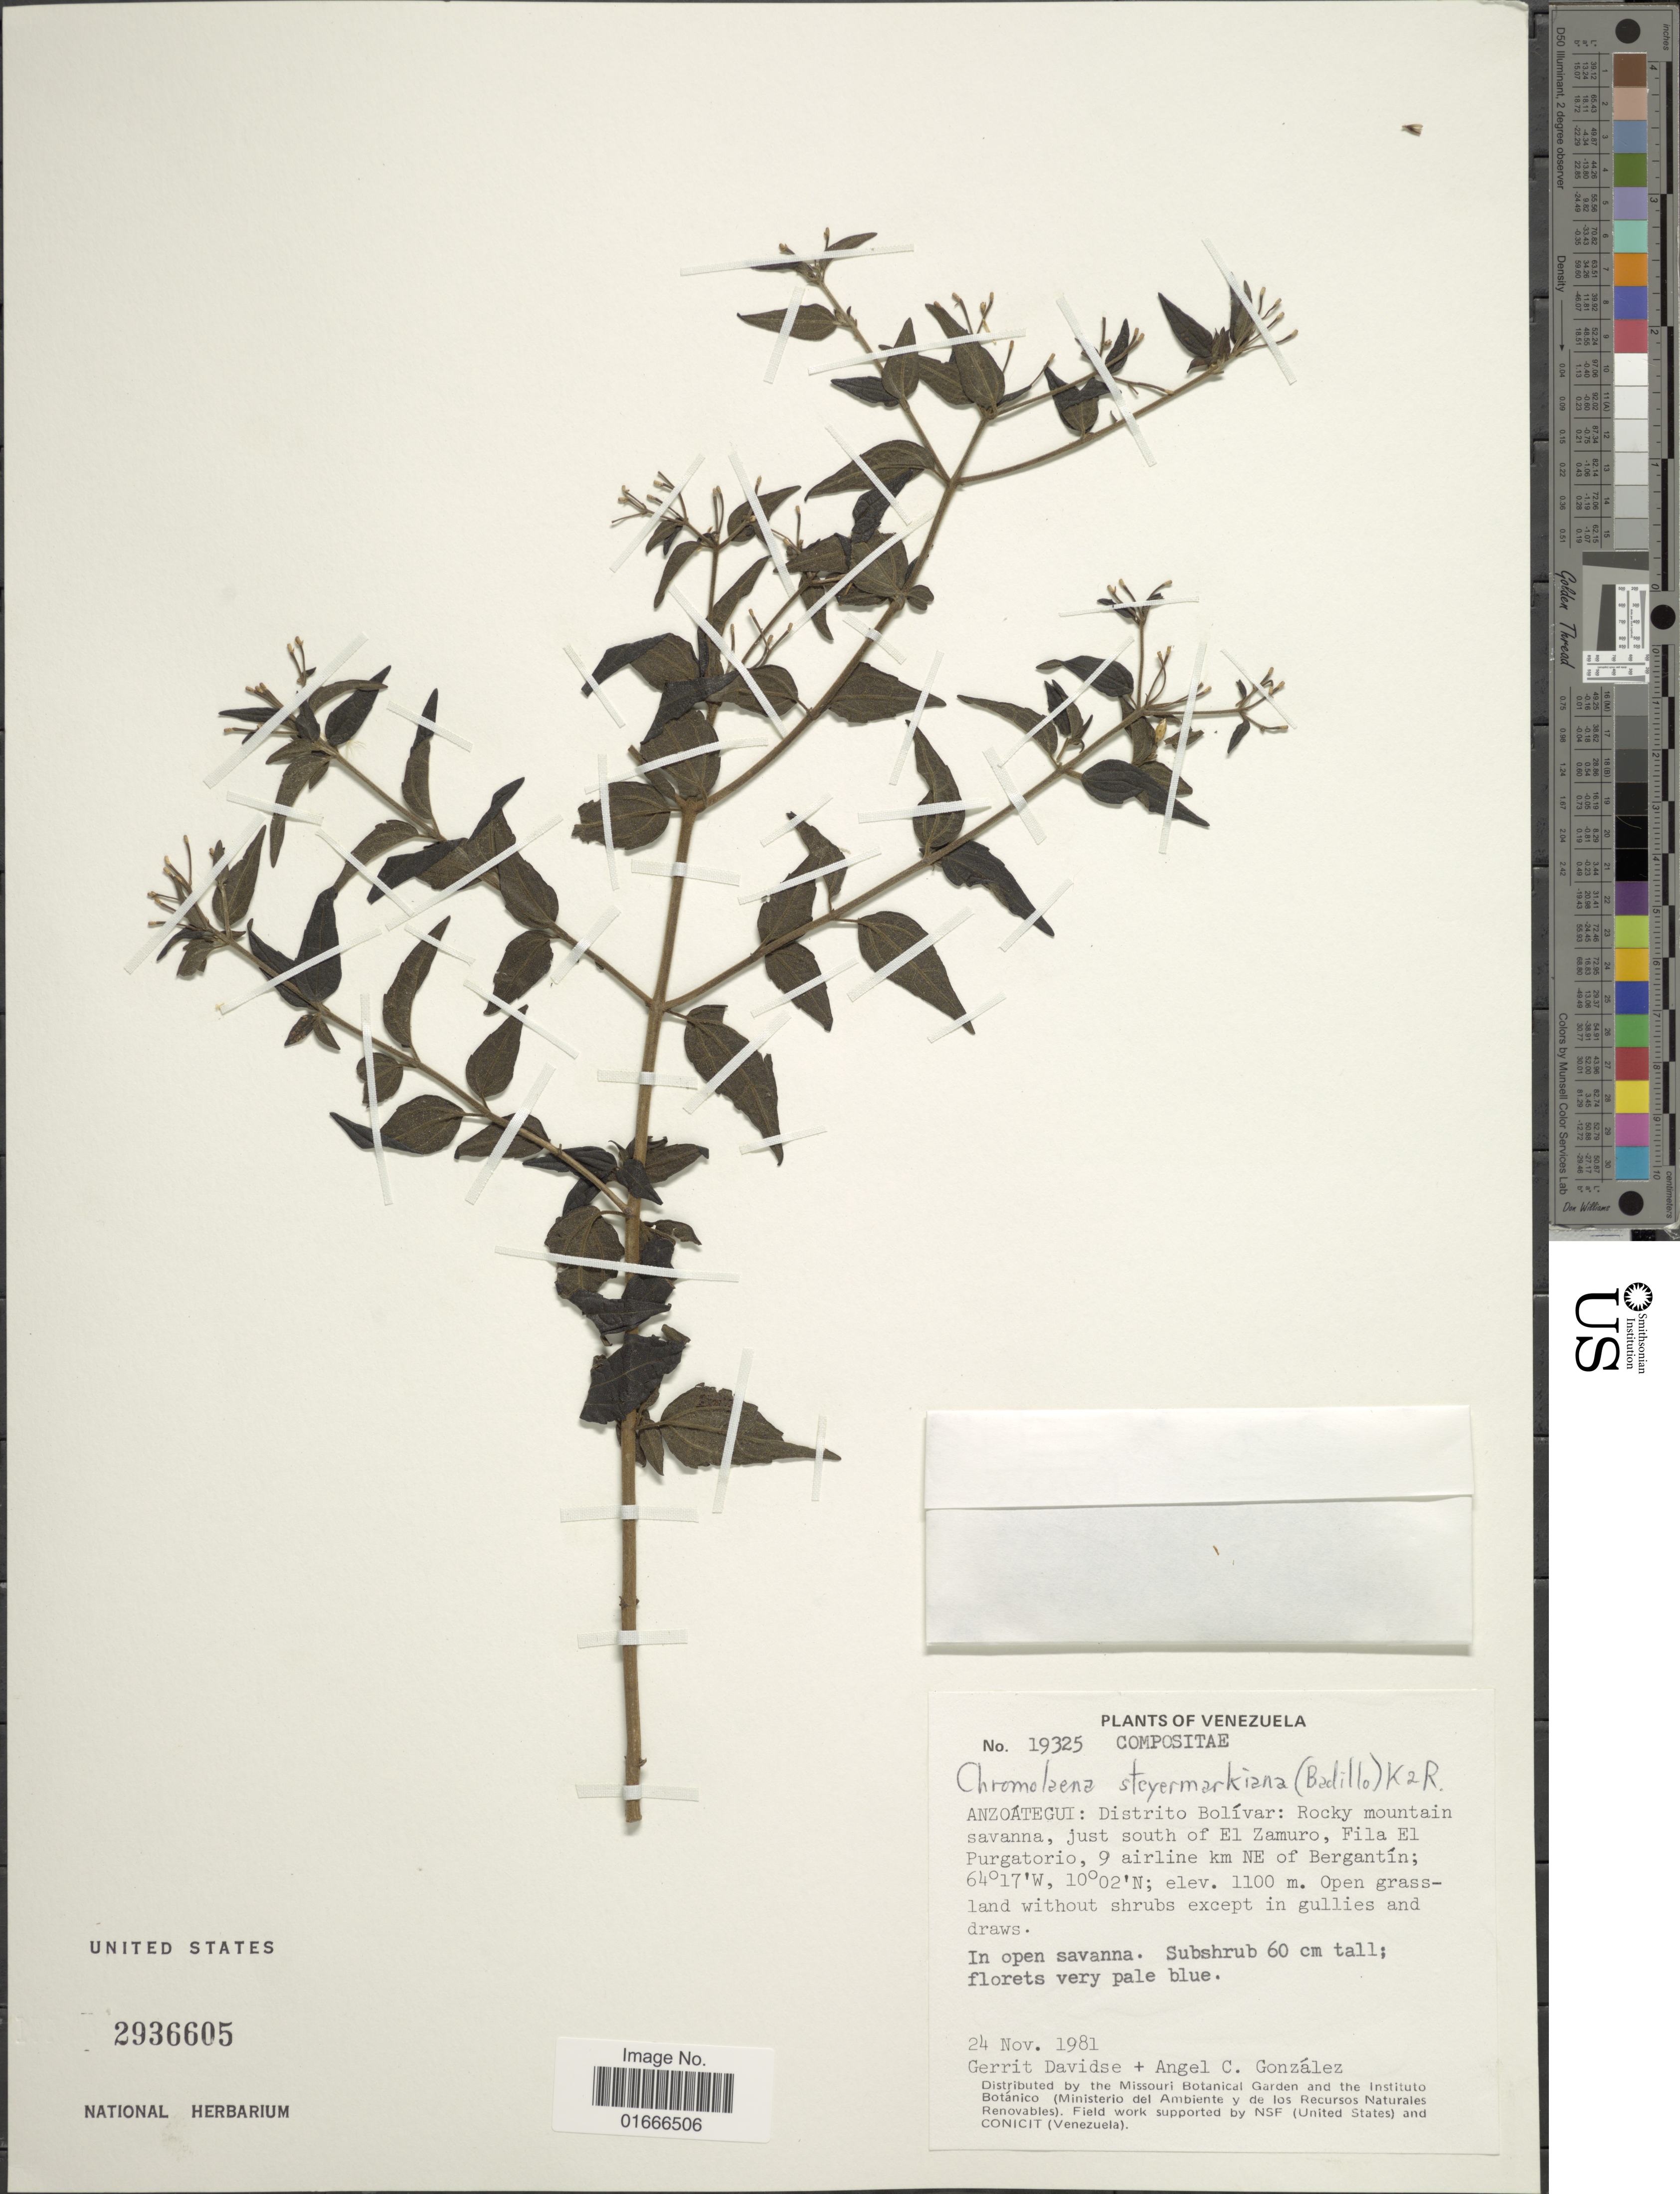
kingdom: Plantae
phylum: Tracheophyta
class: Magnoliopsida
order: Asterales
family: Asteraceae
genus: Chromolaena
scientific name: Chromolaena steyermarkiana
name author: (V.M. Badillo) R.M. King & H. Rob.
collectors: G. Davidse & A. C. González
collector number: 19325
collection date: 1981-11-24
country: Venezuela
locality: Anzoategui, Distrito Bolivar, just south of El Zamuro, Fila El Purgatorio, 9 airline km NE of Bergantin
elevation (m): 1100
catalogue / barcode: US 2936605